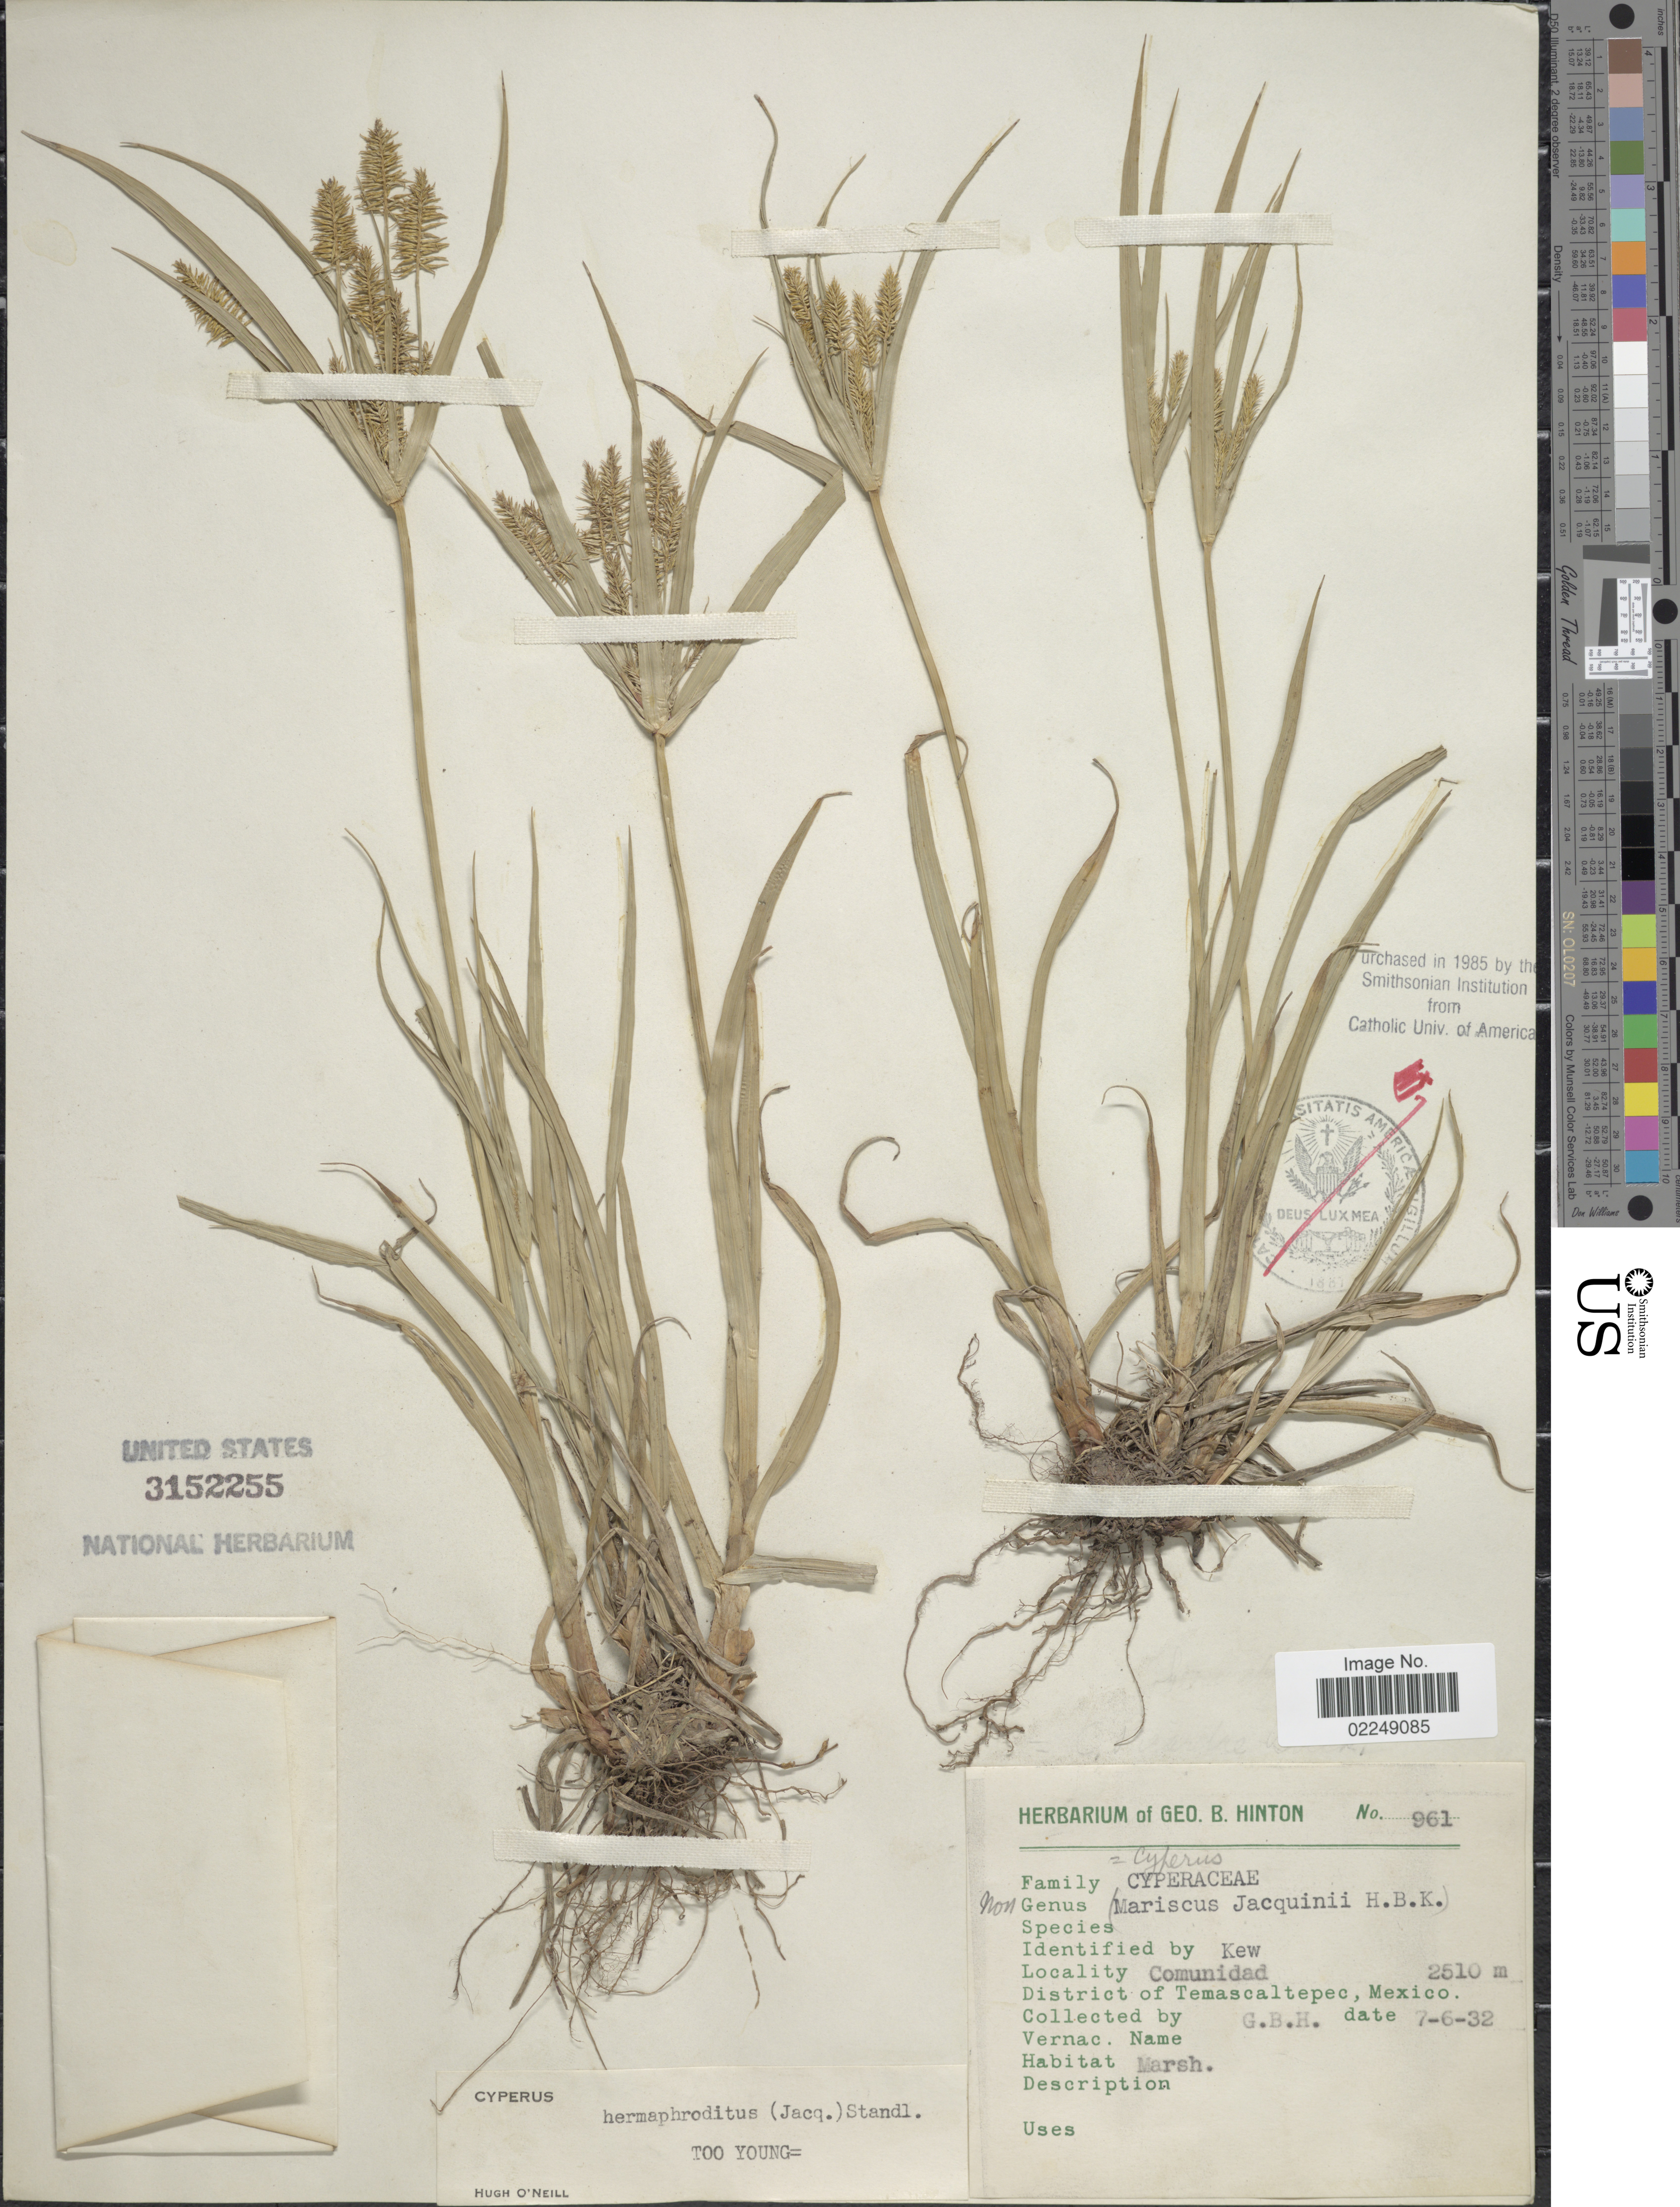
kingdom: Plantae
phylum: Tracheophyta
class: Liliopsida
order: Poales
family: Cyperaceae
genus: Cyperus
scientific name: Cyperus hermaphroditus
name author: (Jacq.) Standl.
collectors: G. B. Hinton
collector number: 961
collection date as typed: Transcribed d/m/y: 7/6/32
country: Mexico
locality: Comunidad, District of Temascaltepec, Mexico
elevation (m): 2510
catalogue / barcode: US 3152255